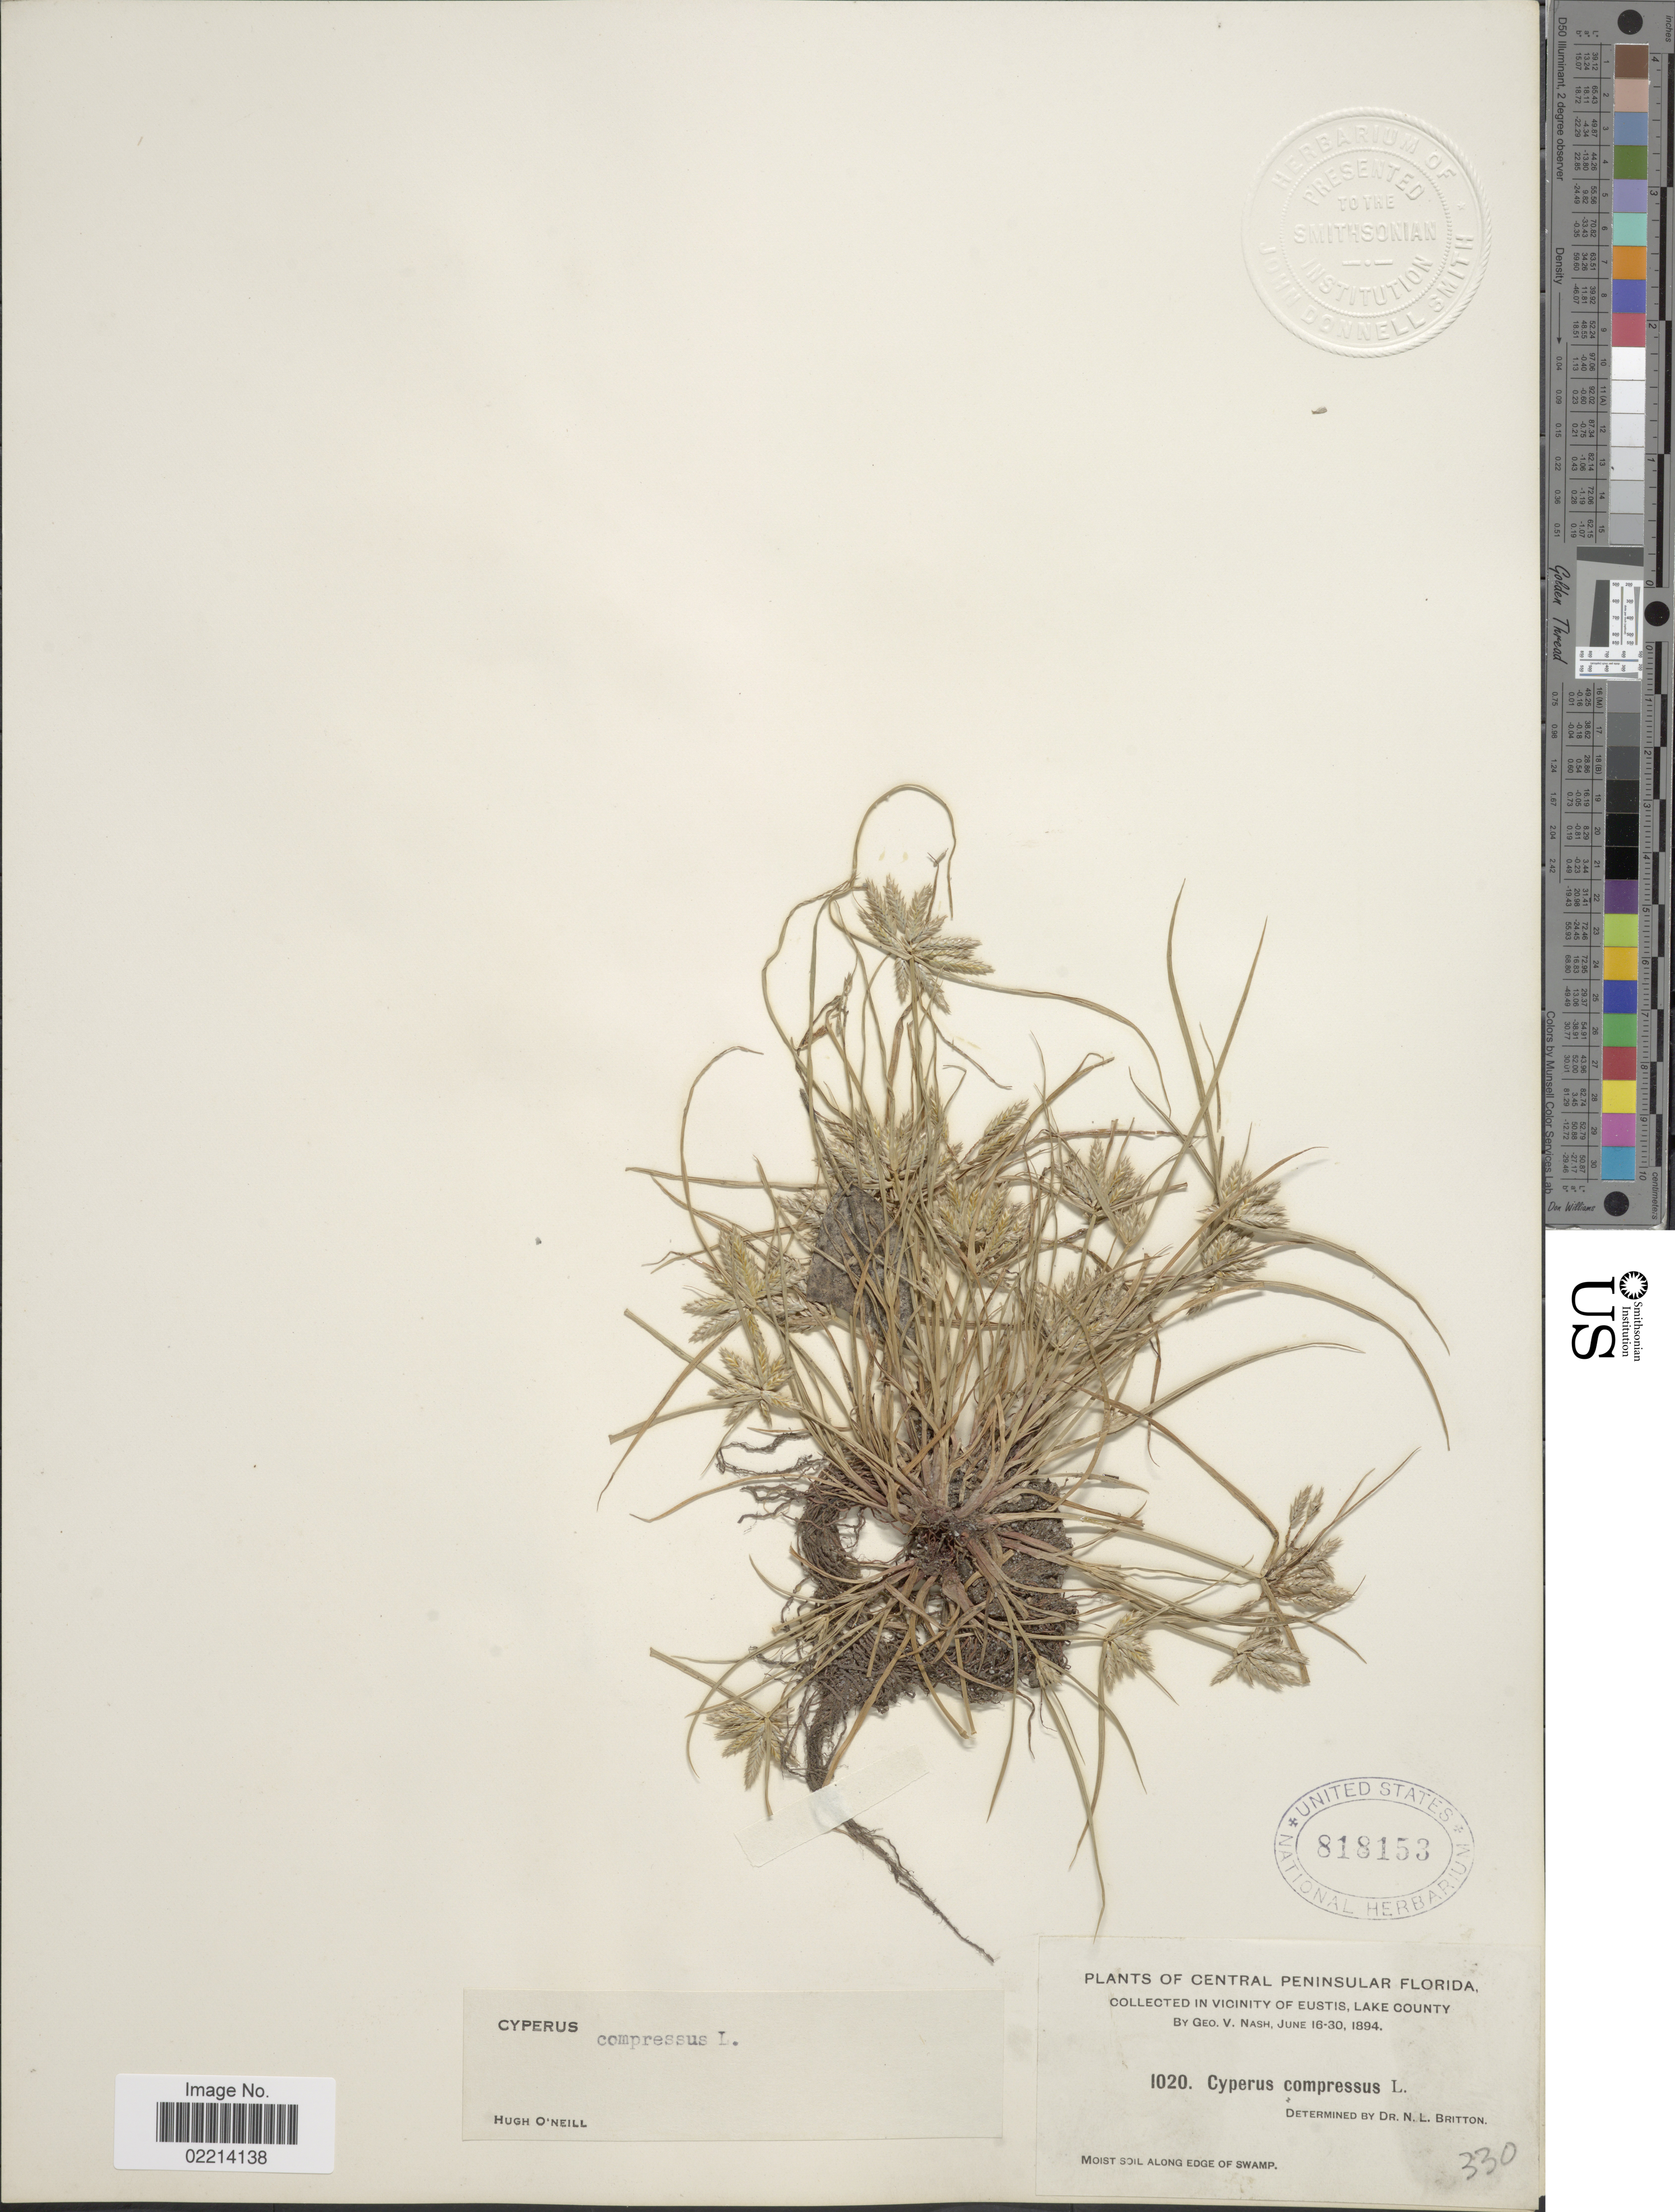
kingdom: Plantae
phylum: Tracheophyta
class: Liliopsida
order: Poales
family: Cyperaceae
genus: Cyperus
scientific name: Cyperus compressus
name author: L.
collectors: G. V. Nash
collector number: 1020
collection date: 1894-06-16/1894-06-30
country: United States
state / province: Florida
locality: Central Peninsular Florida. In Vicinity of Eustis, Lake County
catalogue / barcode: US 818153